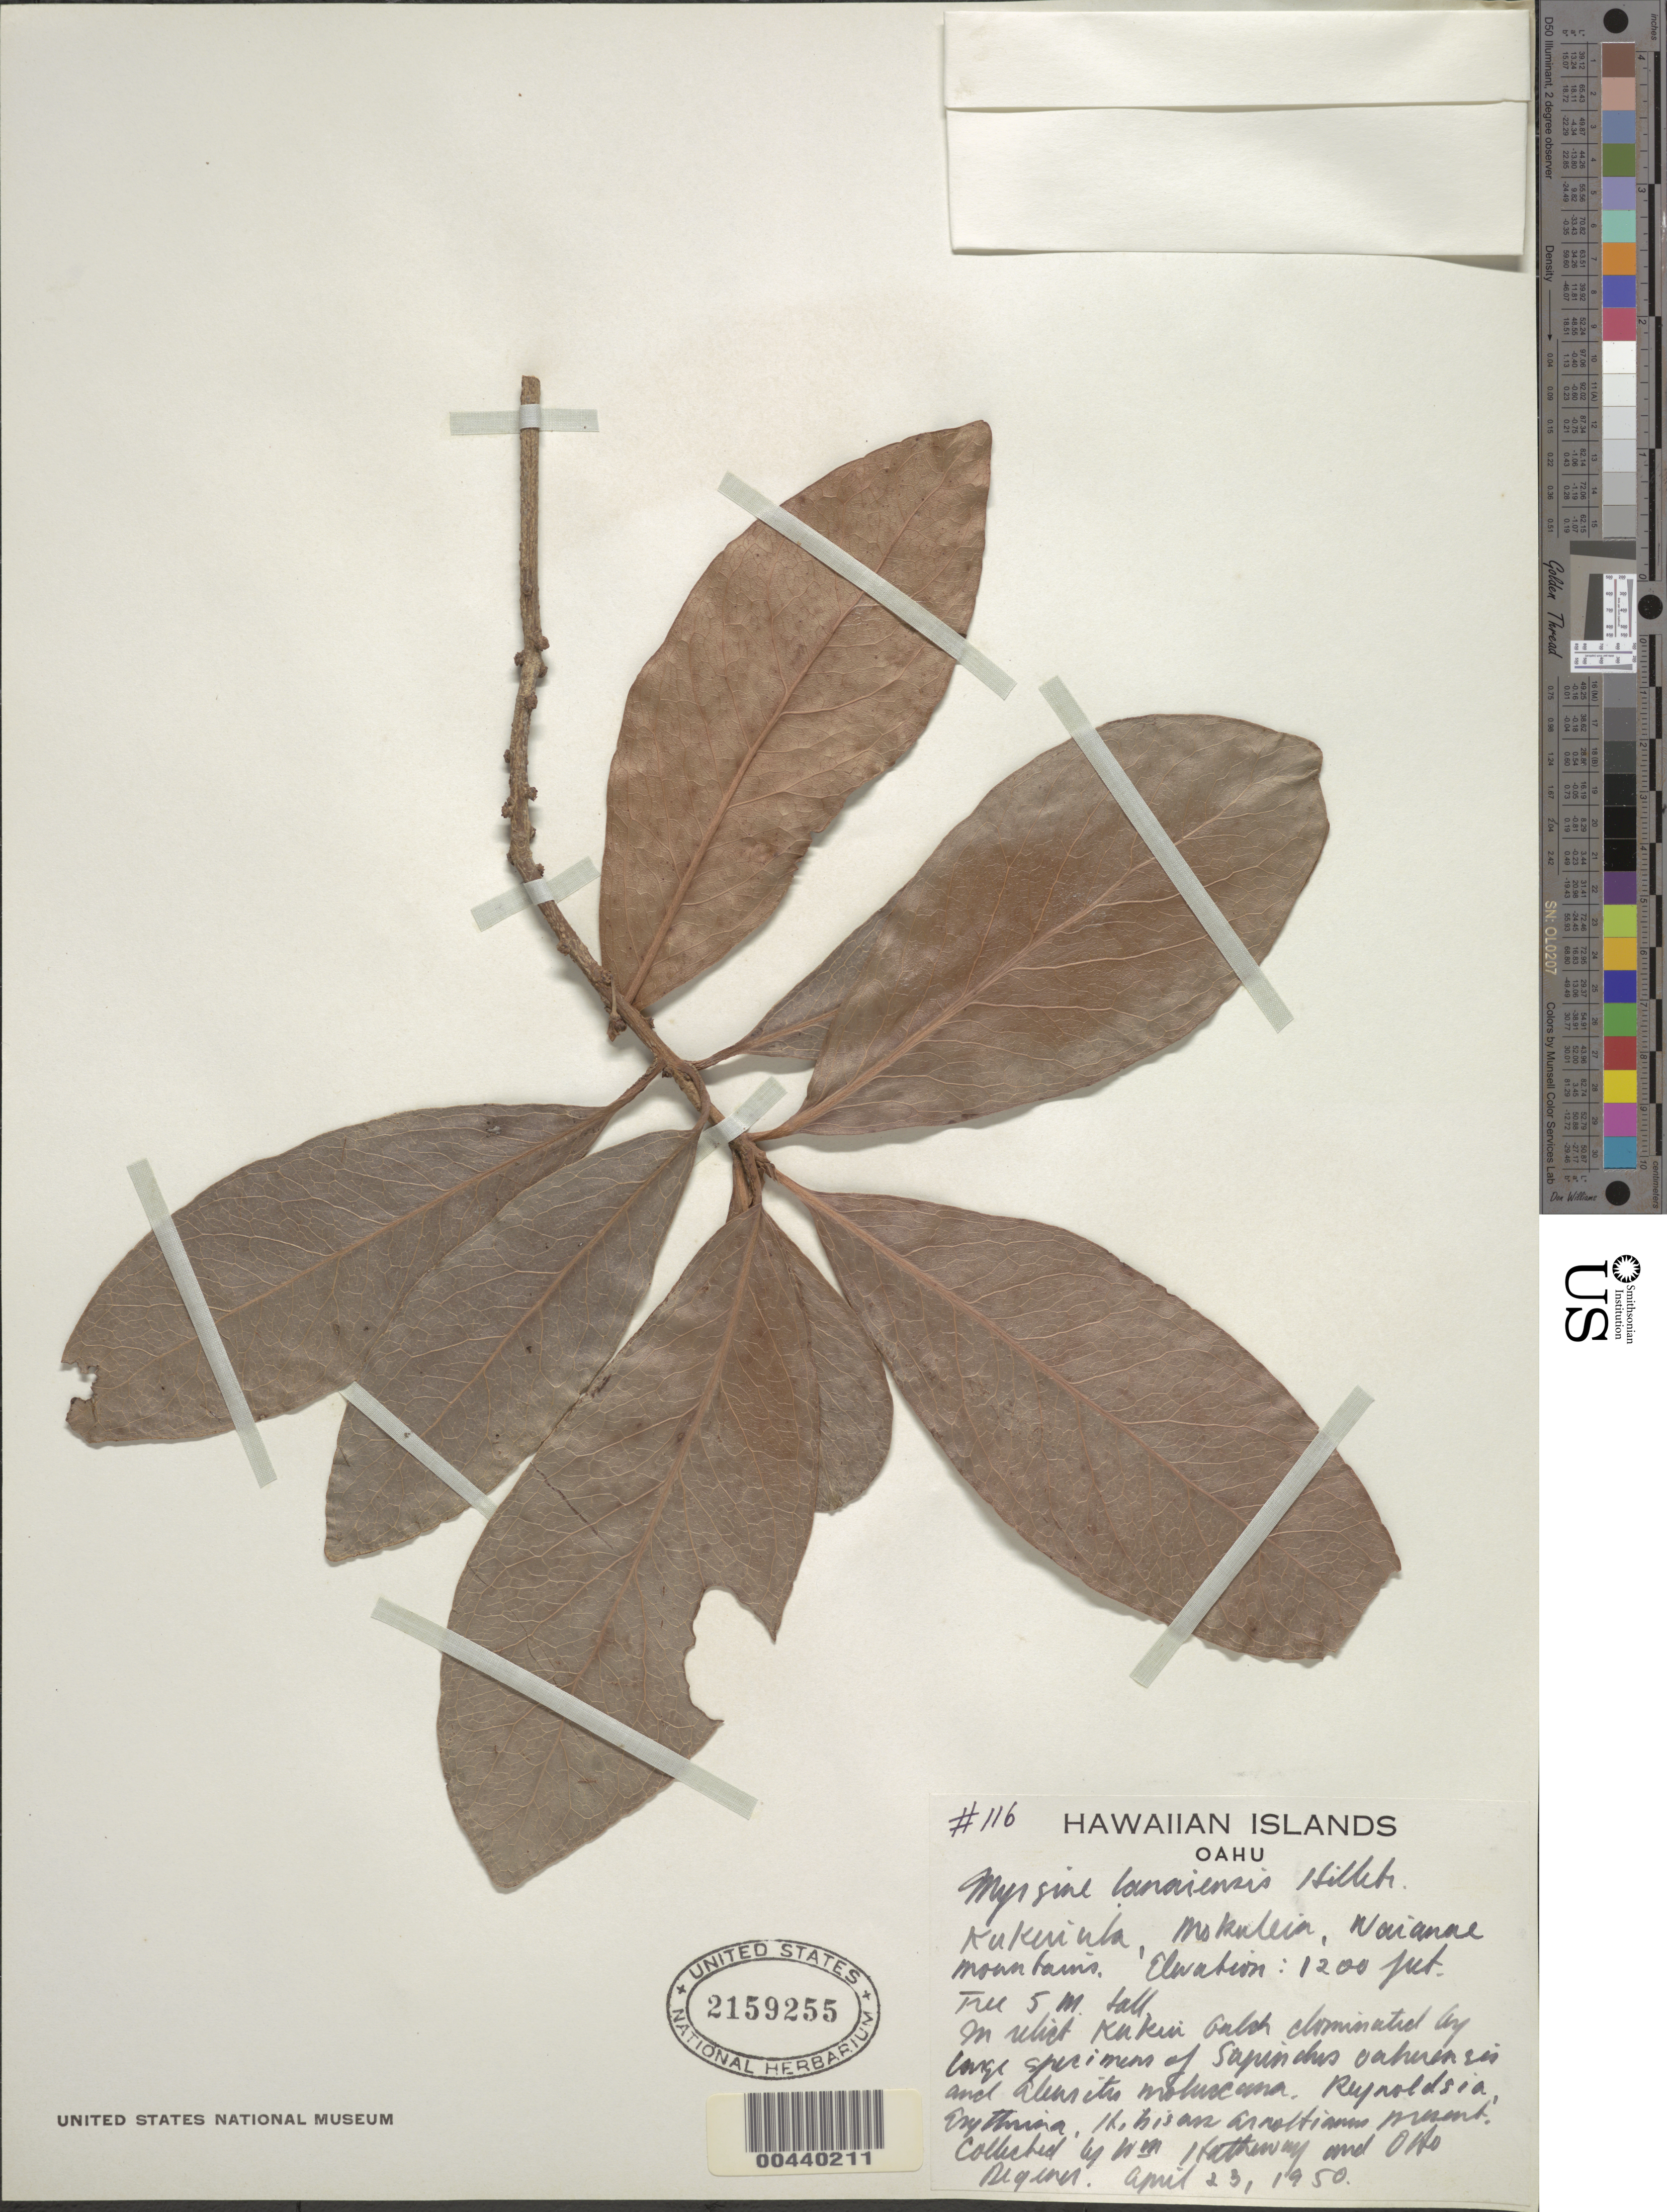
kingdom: Plantae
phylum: Tracheophyta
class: Magnoliopsida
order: Ericales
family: Primulaceae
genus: Myrsine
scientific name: Myrsine lanaiensis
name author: Hillebr.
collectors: W. H. Hatheway & O. Degener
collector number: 116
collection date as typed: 23 Apr 1950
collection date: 1950-04-23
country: United States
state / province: Hawaii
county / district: Honolulu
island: Oahu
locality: In Kukui Gulch, Kokuiula, Mokuleia, Waianae Mountains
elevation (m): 366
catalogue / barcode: US 2159255